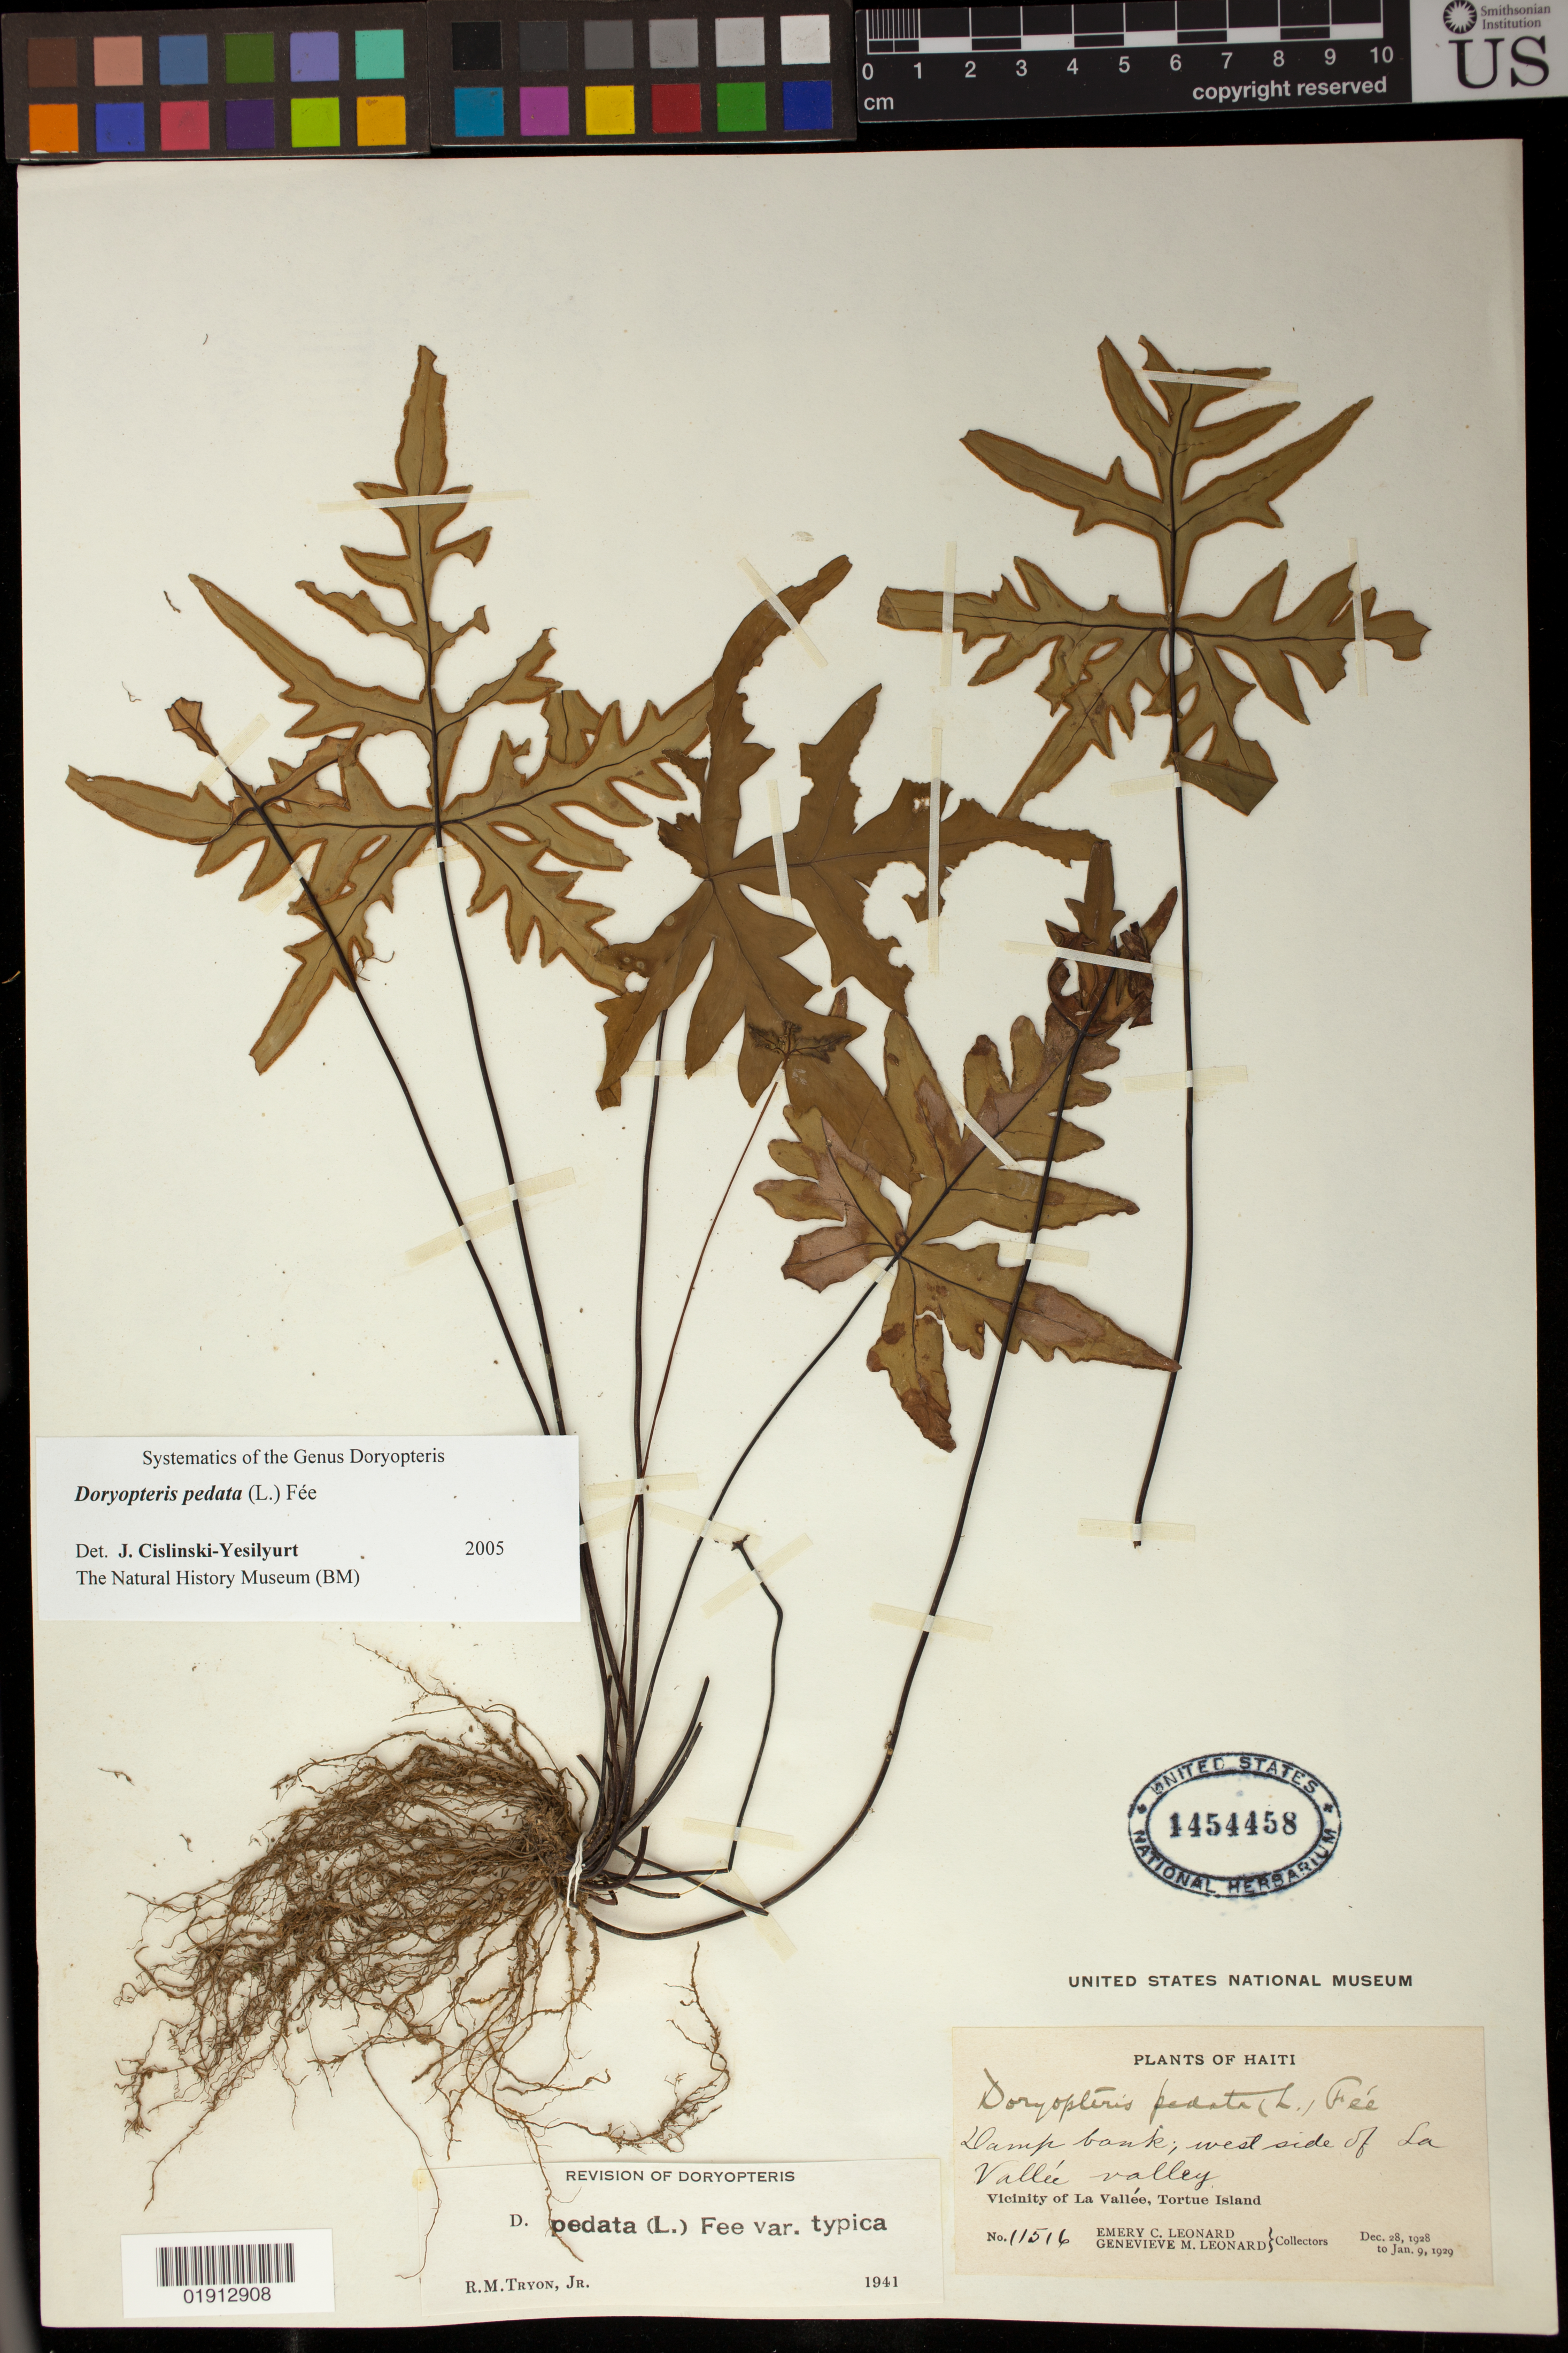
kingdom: Plantae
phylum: Tracheophyta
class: Polypodiopsida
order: Polypodiales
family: Pteridaceae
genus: Doryopteris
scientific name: Doryopteris pedata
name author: (L.) Fée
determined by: Yesilyurt, J. C.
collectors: E. C. Leonard & G. M. Leonard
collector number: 11516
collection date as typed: Dec. 28, 1928 to Jan. 9, 1929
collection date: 1928-12-28/1929-01-09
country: Haiti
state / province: Nord-Óuest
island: Tortuga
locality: Vicinity of La Vallée, Tortue Island. West side of La Vallée valley.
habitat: Damp bank.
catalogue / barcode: US 1454458